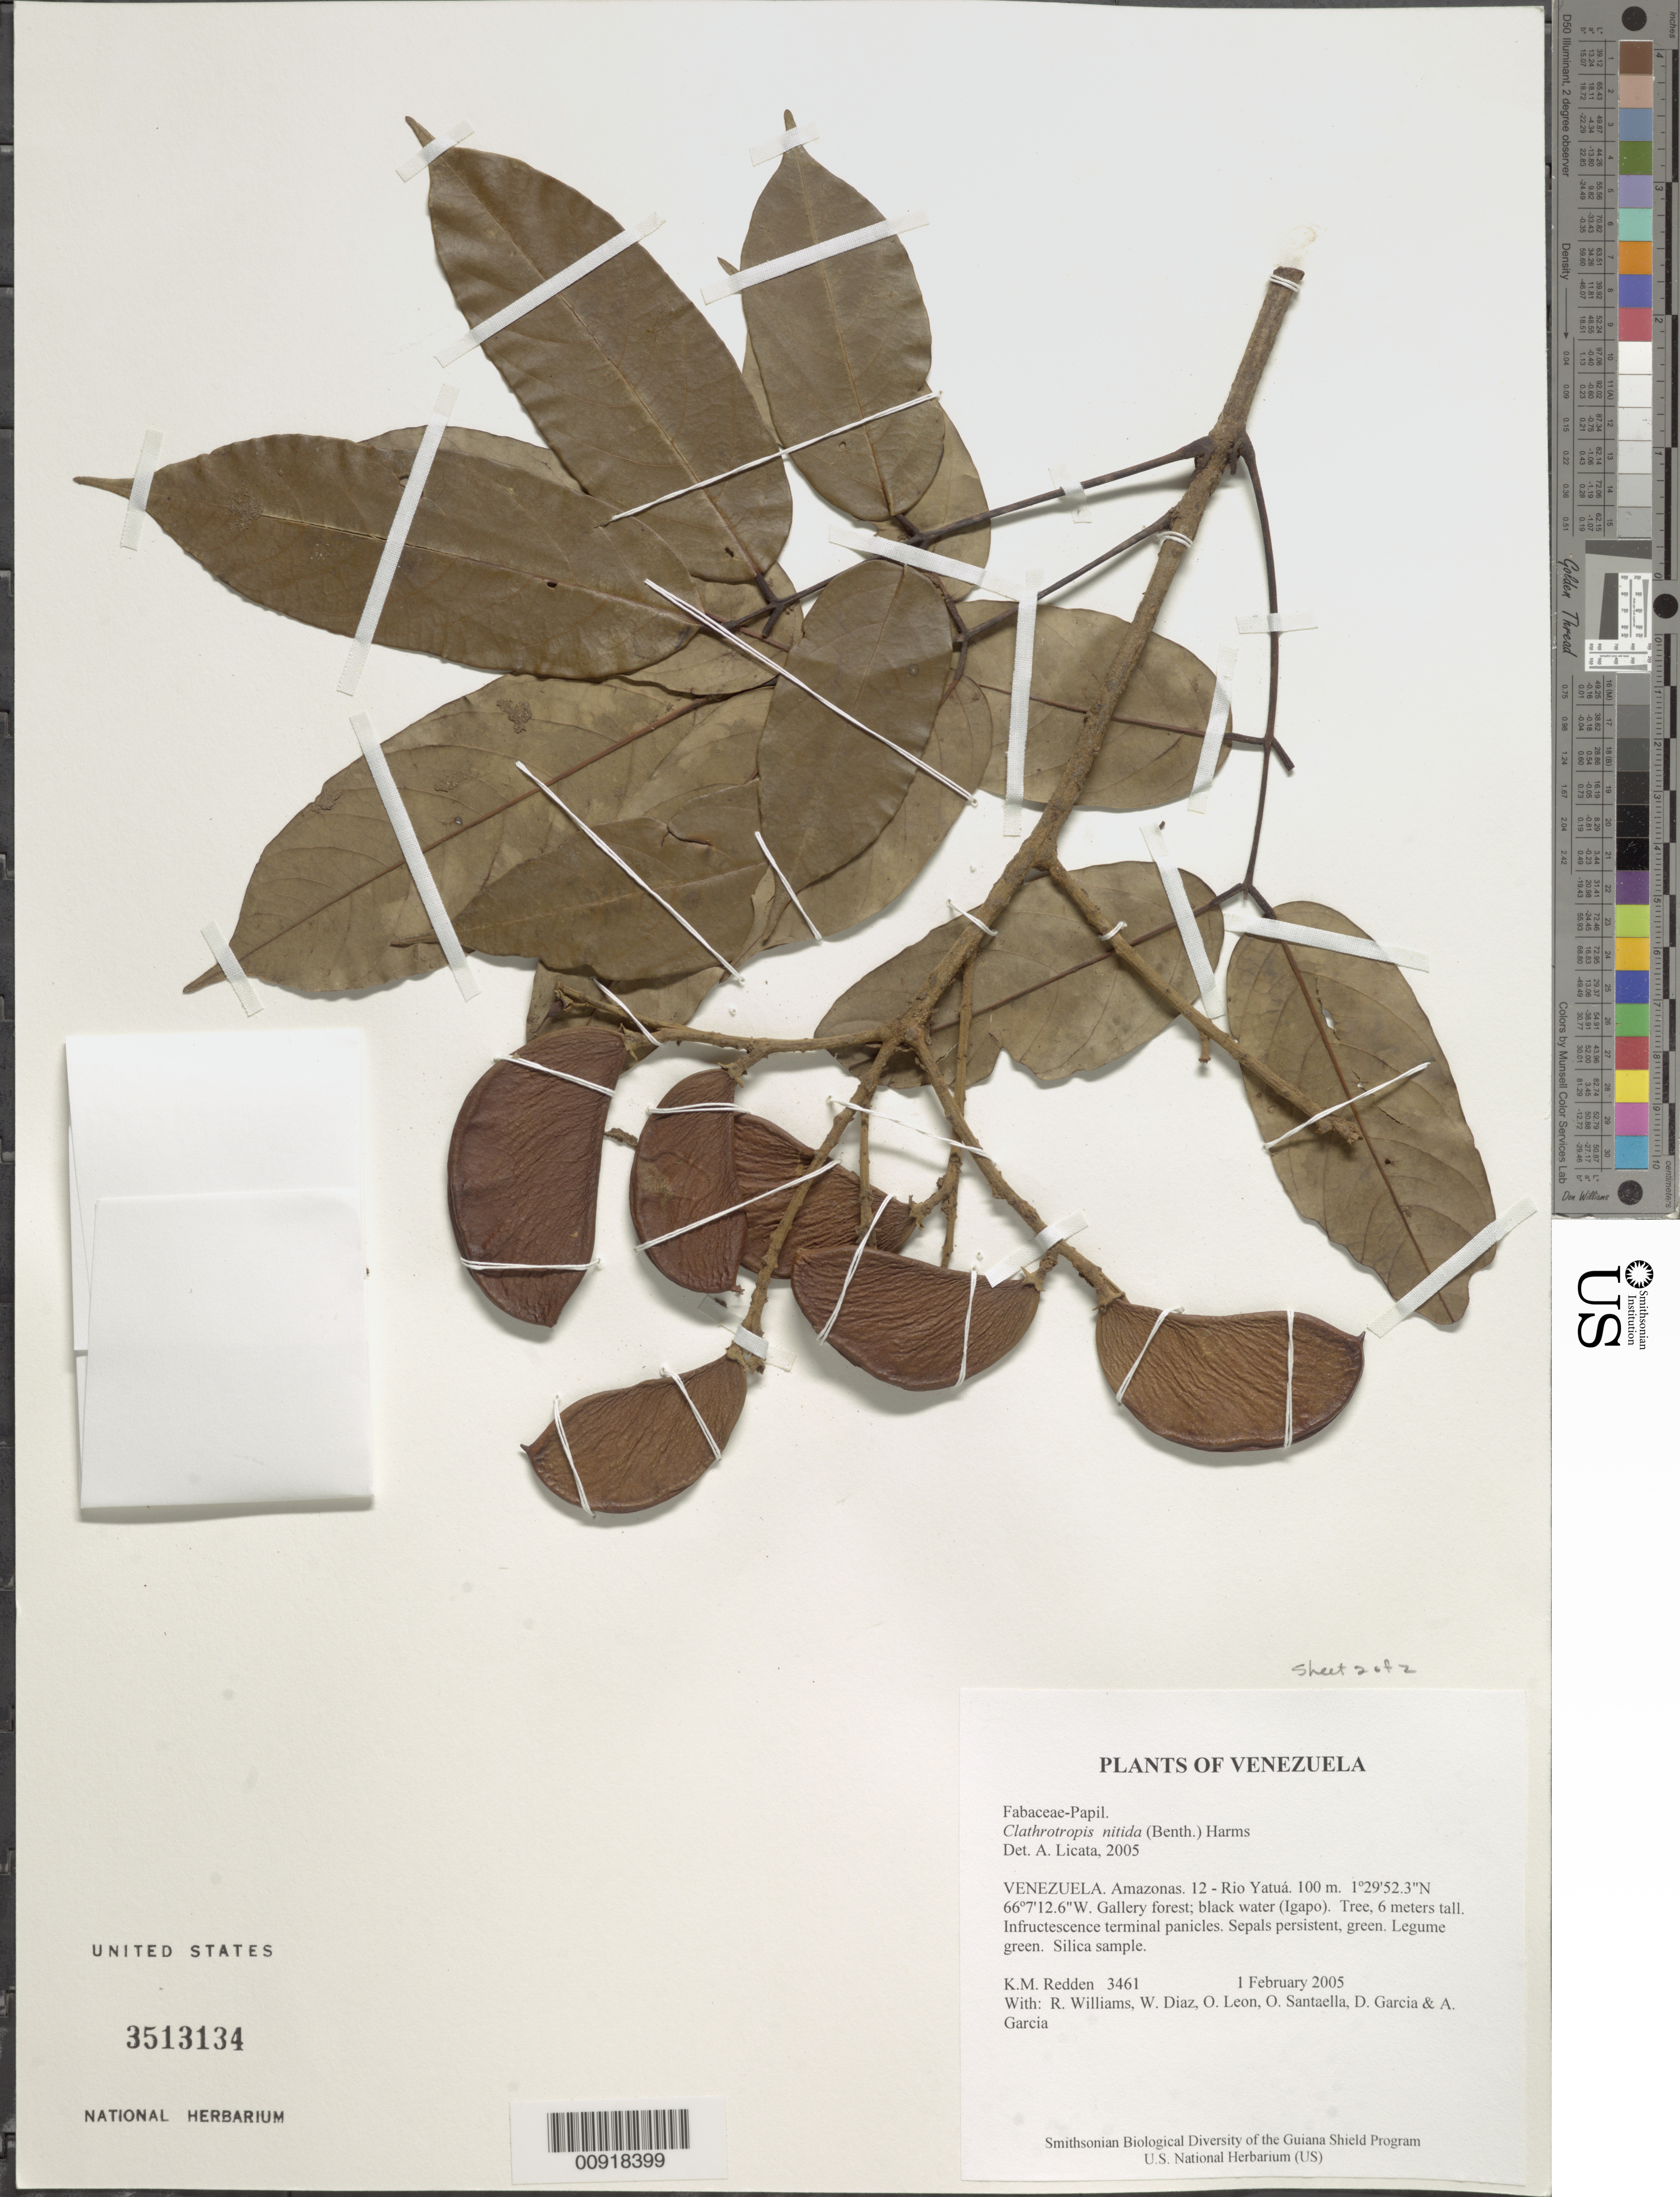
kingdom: Plantae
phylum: Tracheophyta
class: Magnoliopsida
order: Fabales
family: Fabaceae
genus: Clathrotropis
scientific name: Clathrotropis nitida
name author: Harms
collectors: K. M. Redden, R. Williams, W. Díaz P., O. León, O. Santaella, D. Garcia & A. Garcia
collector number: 3461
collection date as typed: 1 February 2005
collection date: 2005-02-01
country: Venezuela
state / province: Amazonas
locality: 12 - Rio Yatuá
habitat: Gallery forest; black water (Igapo)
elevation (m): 100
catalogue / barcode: US 3513134